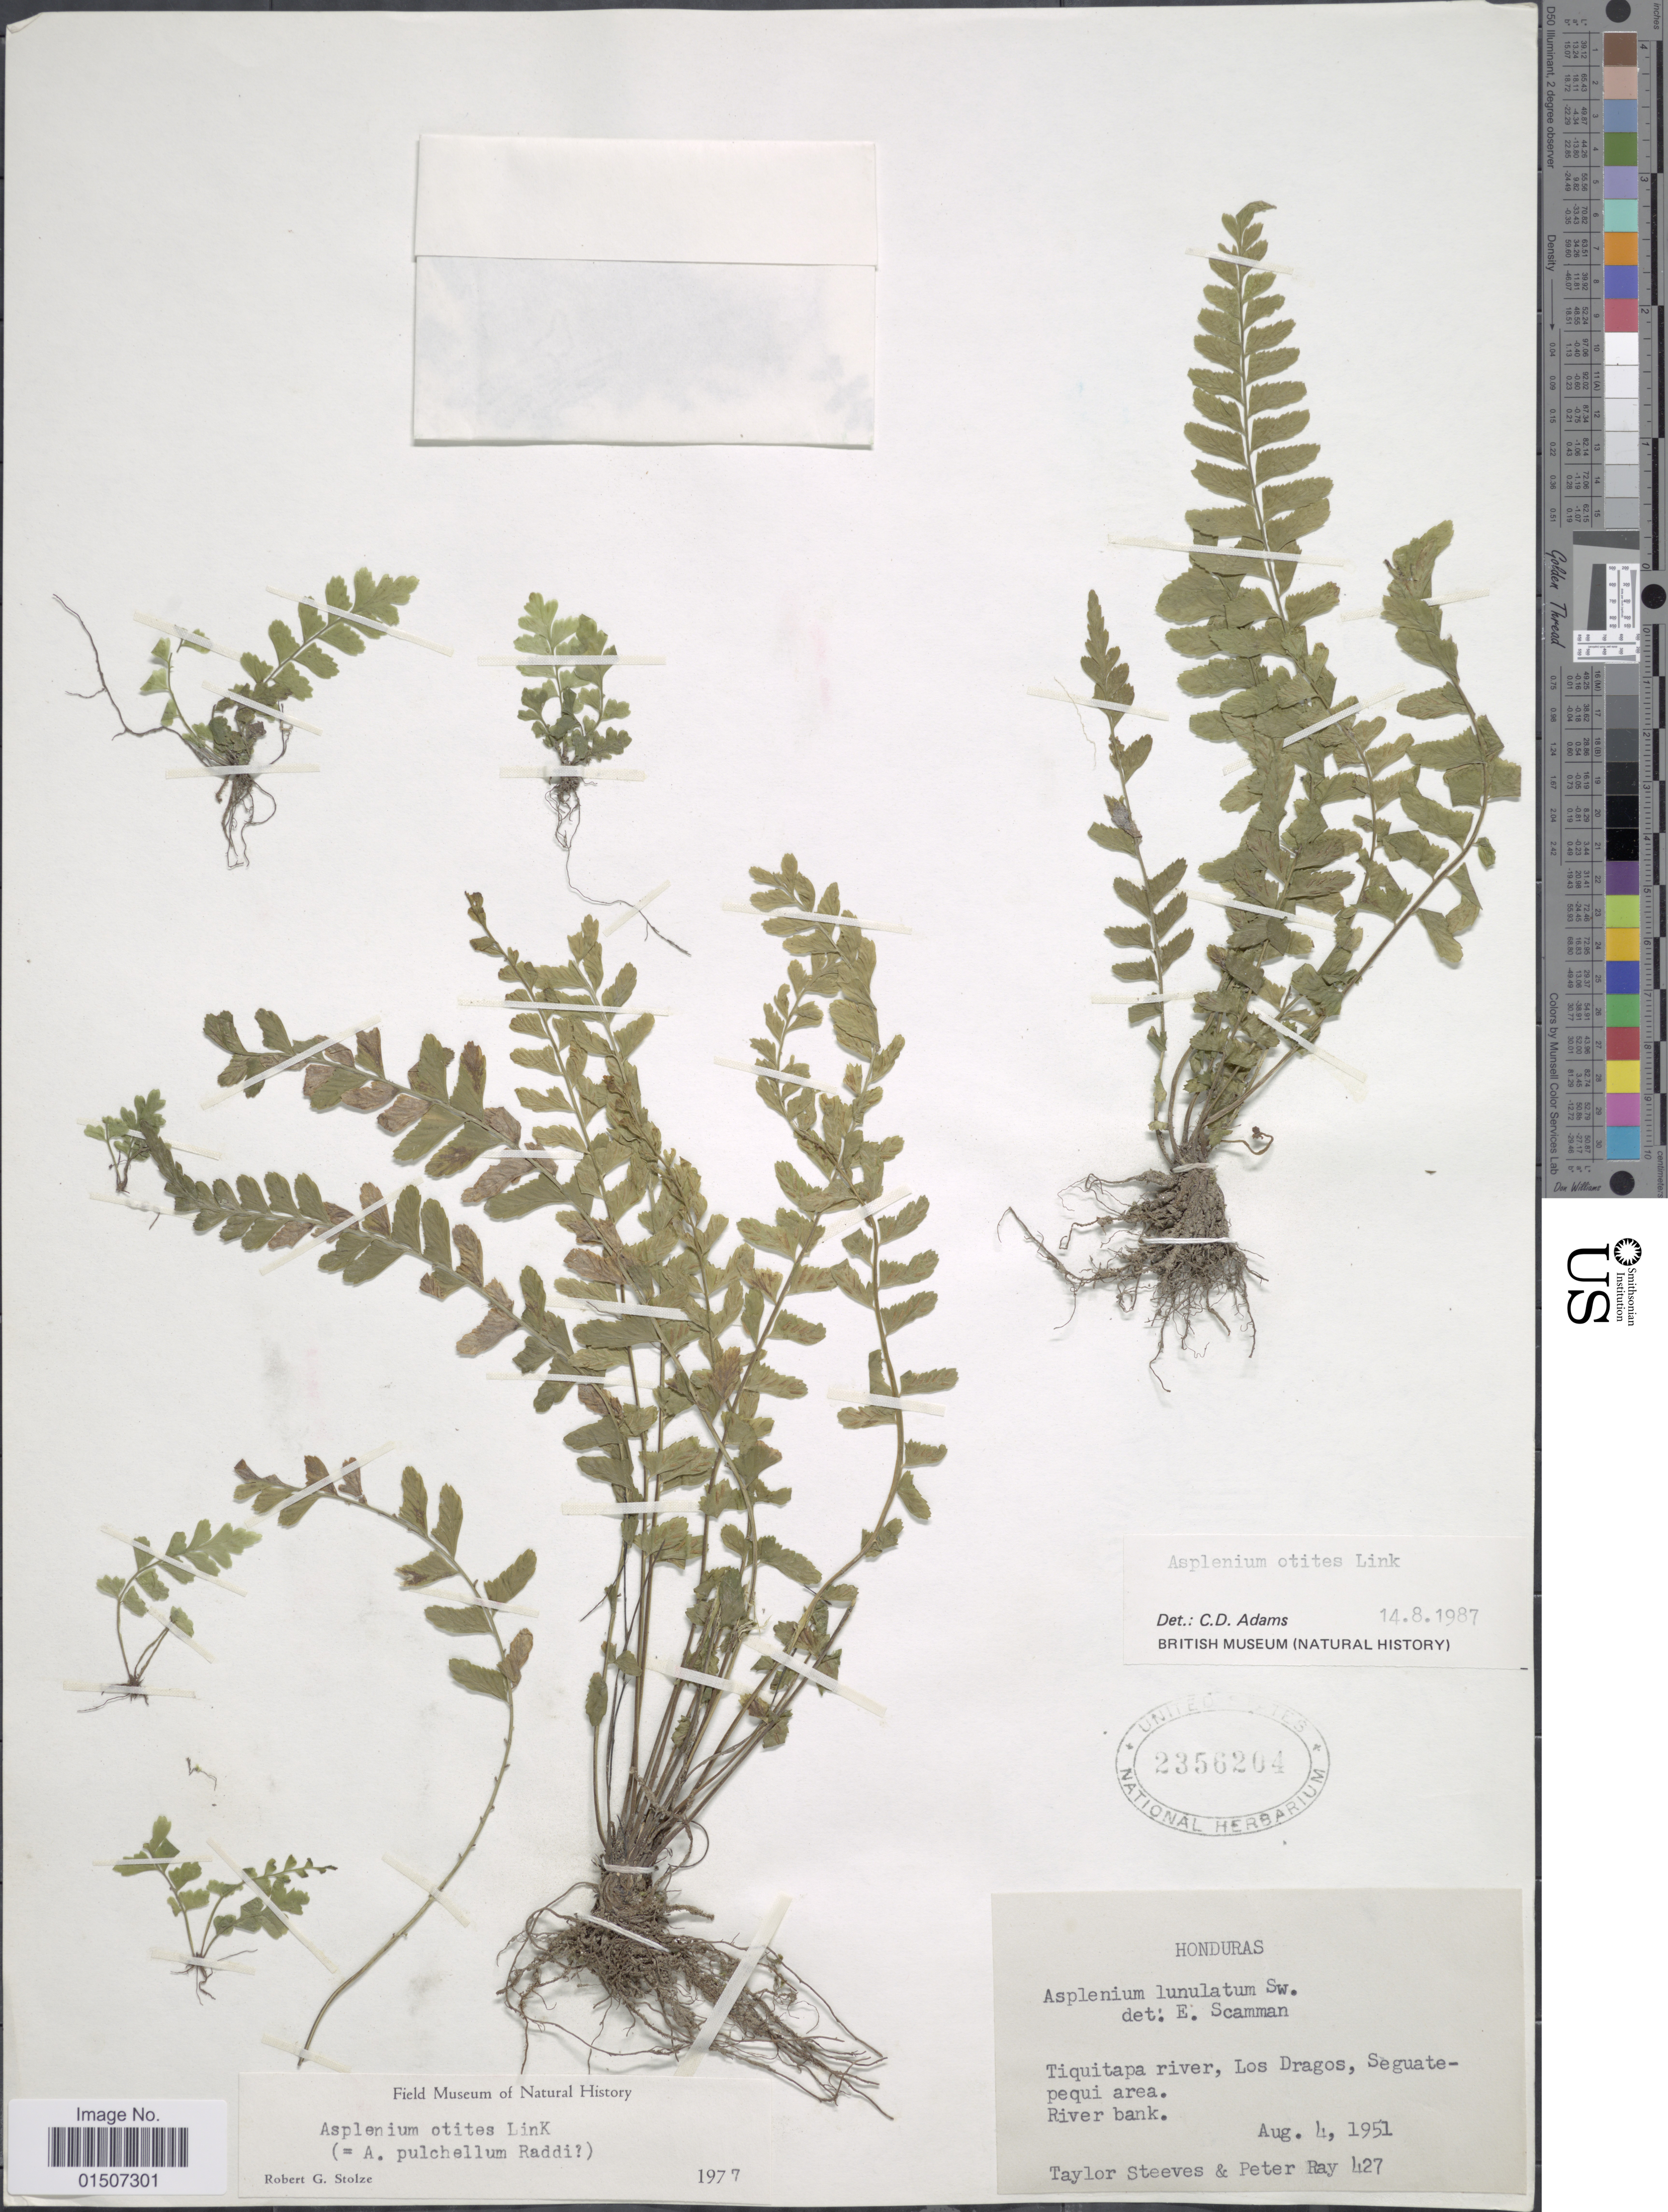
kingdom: Plantae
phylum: Tracheophyta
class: Polypodiopsida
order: Polypodiales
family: Aspleniaceae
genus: Asplenium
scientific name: Asplenium otites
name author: Link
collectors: T. Steeves & P. Ray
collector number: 427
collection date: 1951-08-04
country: Honduras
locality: Tiquitapa river, Los Dragos, Seguatepequi area. River bank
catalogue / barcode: US 2356204